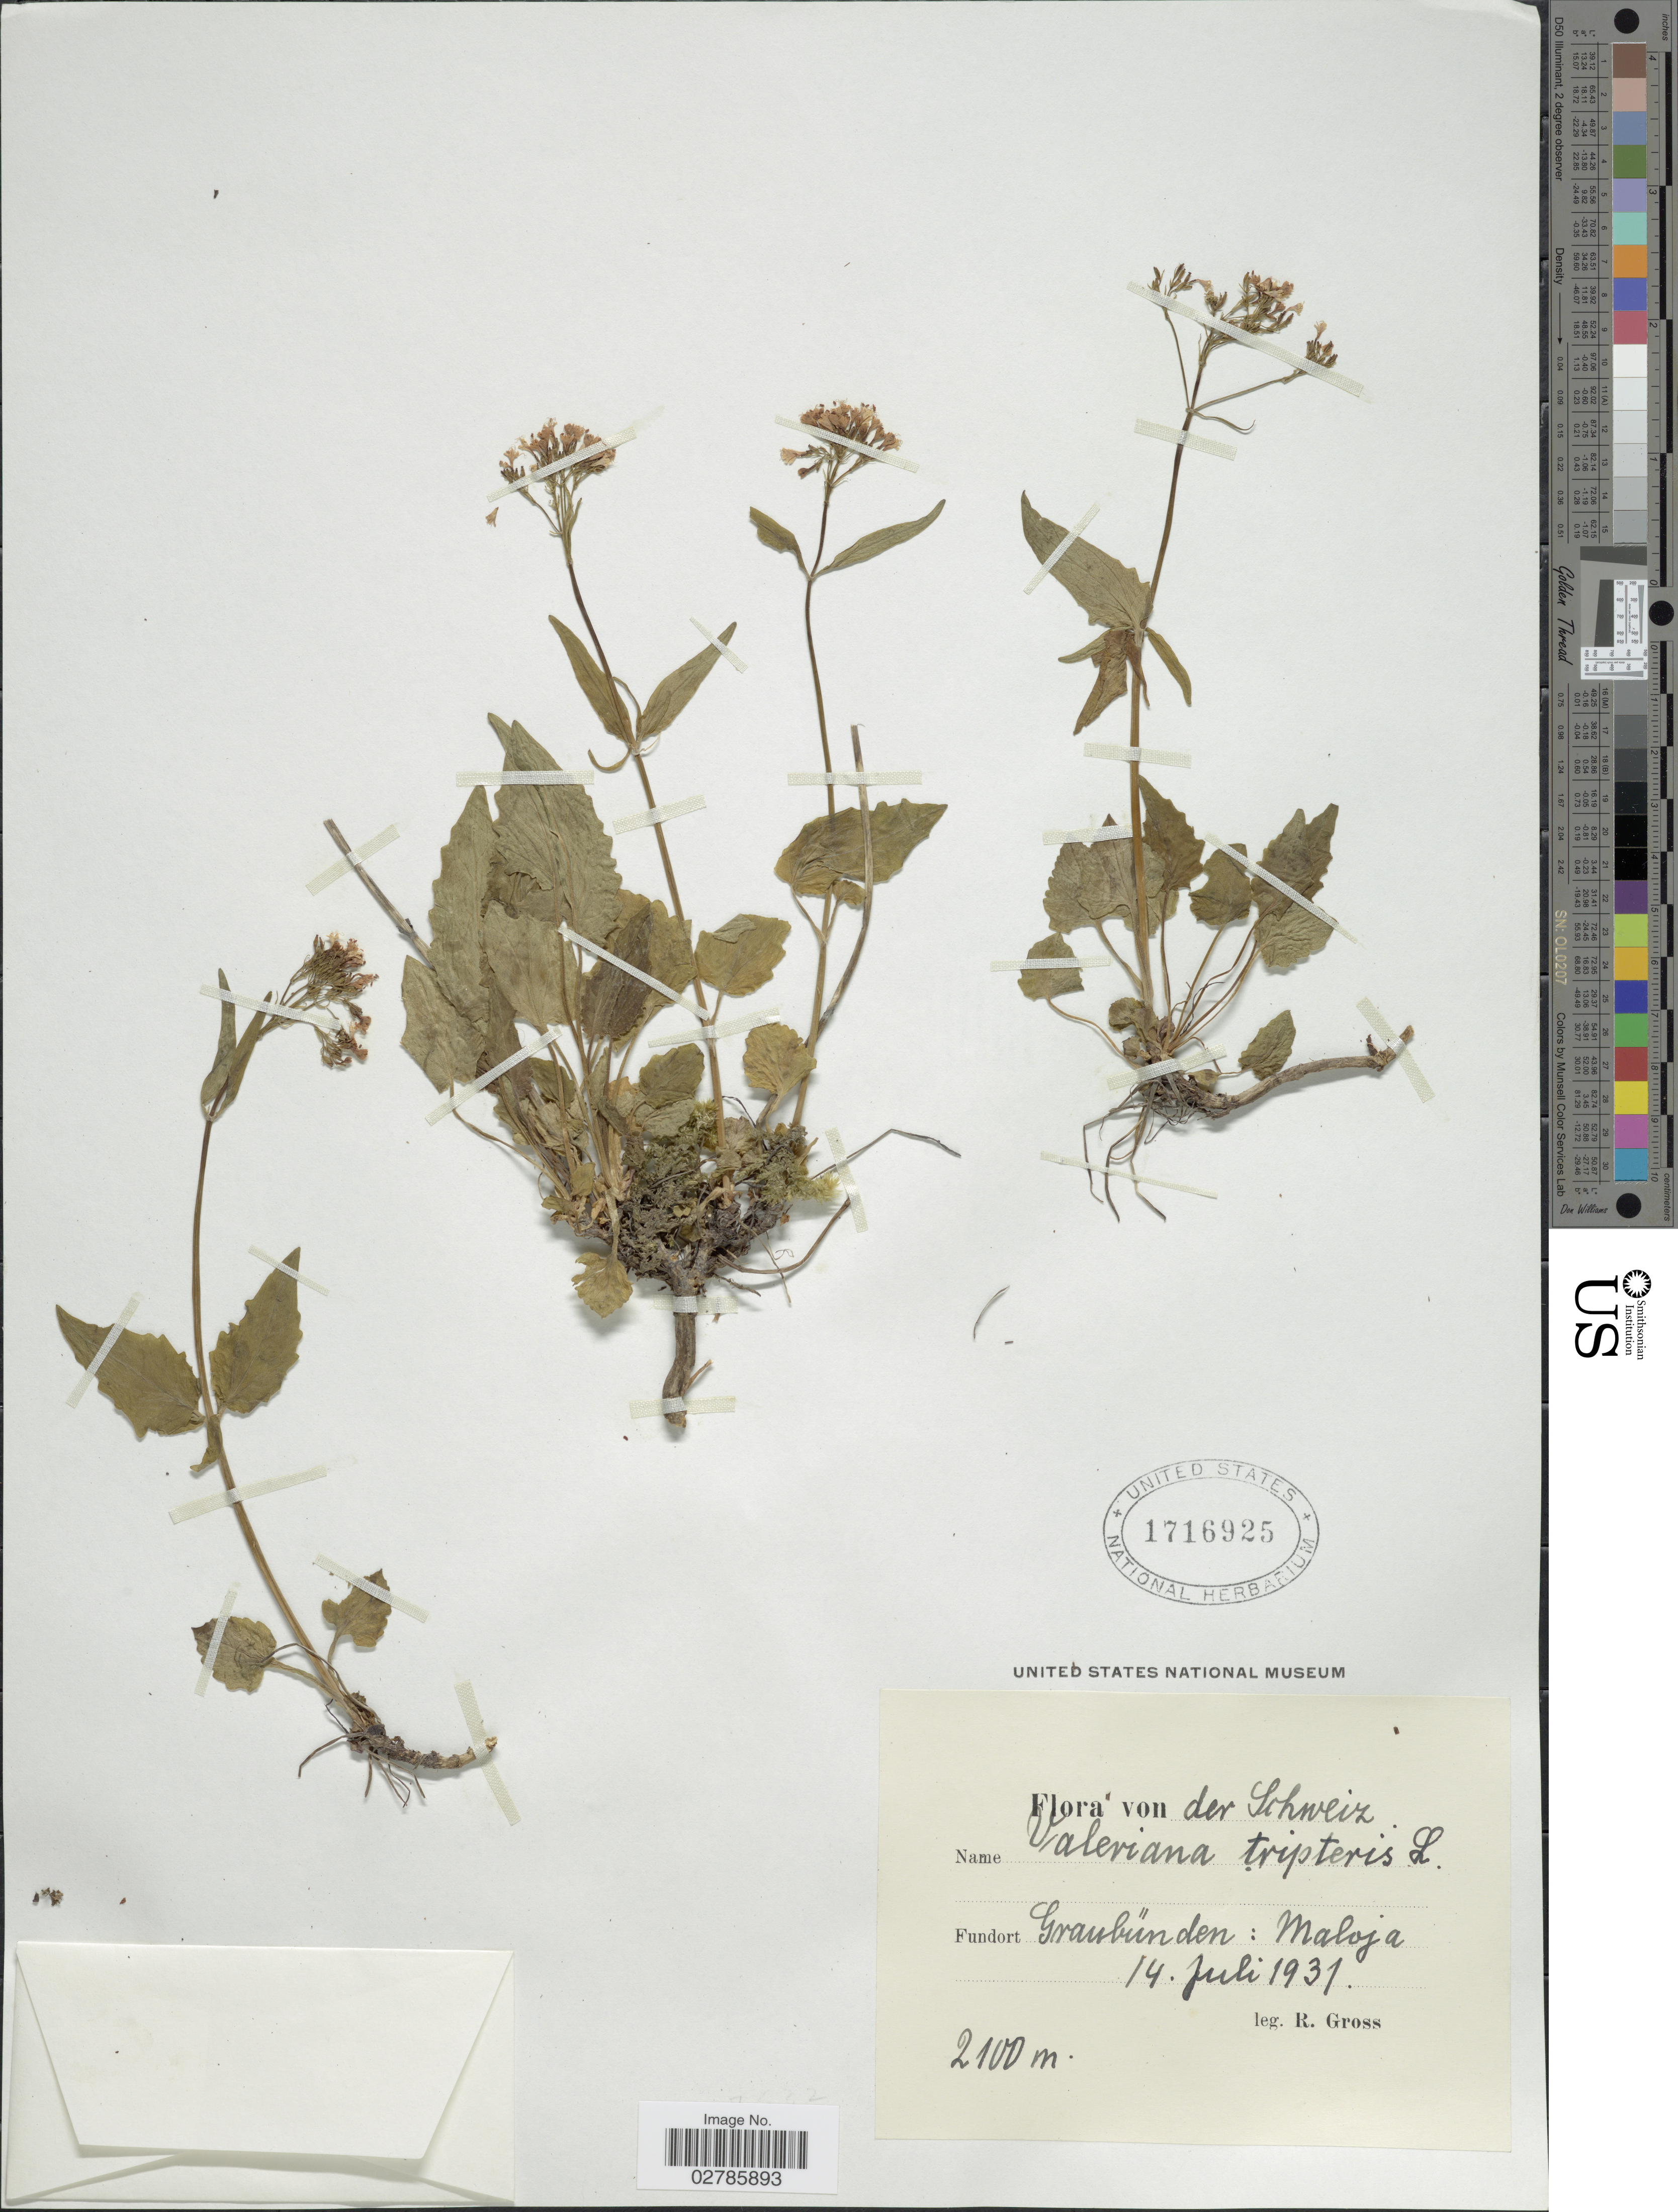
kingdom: Plantae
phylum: Tracheophyta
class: Magnoliopsida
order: Dipsacales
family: Caprifoliaceae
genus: Valeriana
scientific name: Valeriana tripteris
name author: L.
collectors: R. Gross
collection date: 1931-07-14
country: Switzerland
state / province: Graubunden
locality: Schweiz. Graubünden: Maloja.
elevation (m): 2100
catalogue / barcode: US 1716925